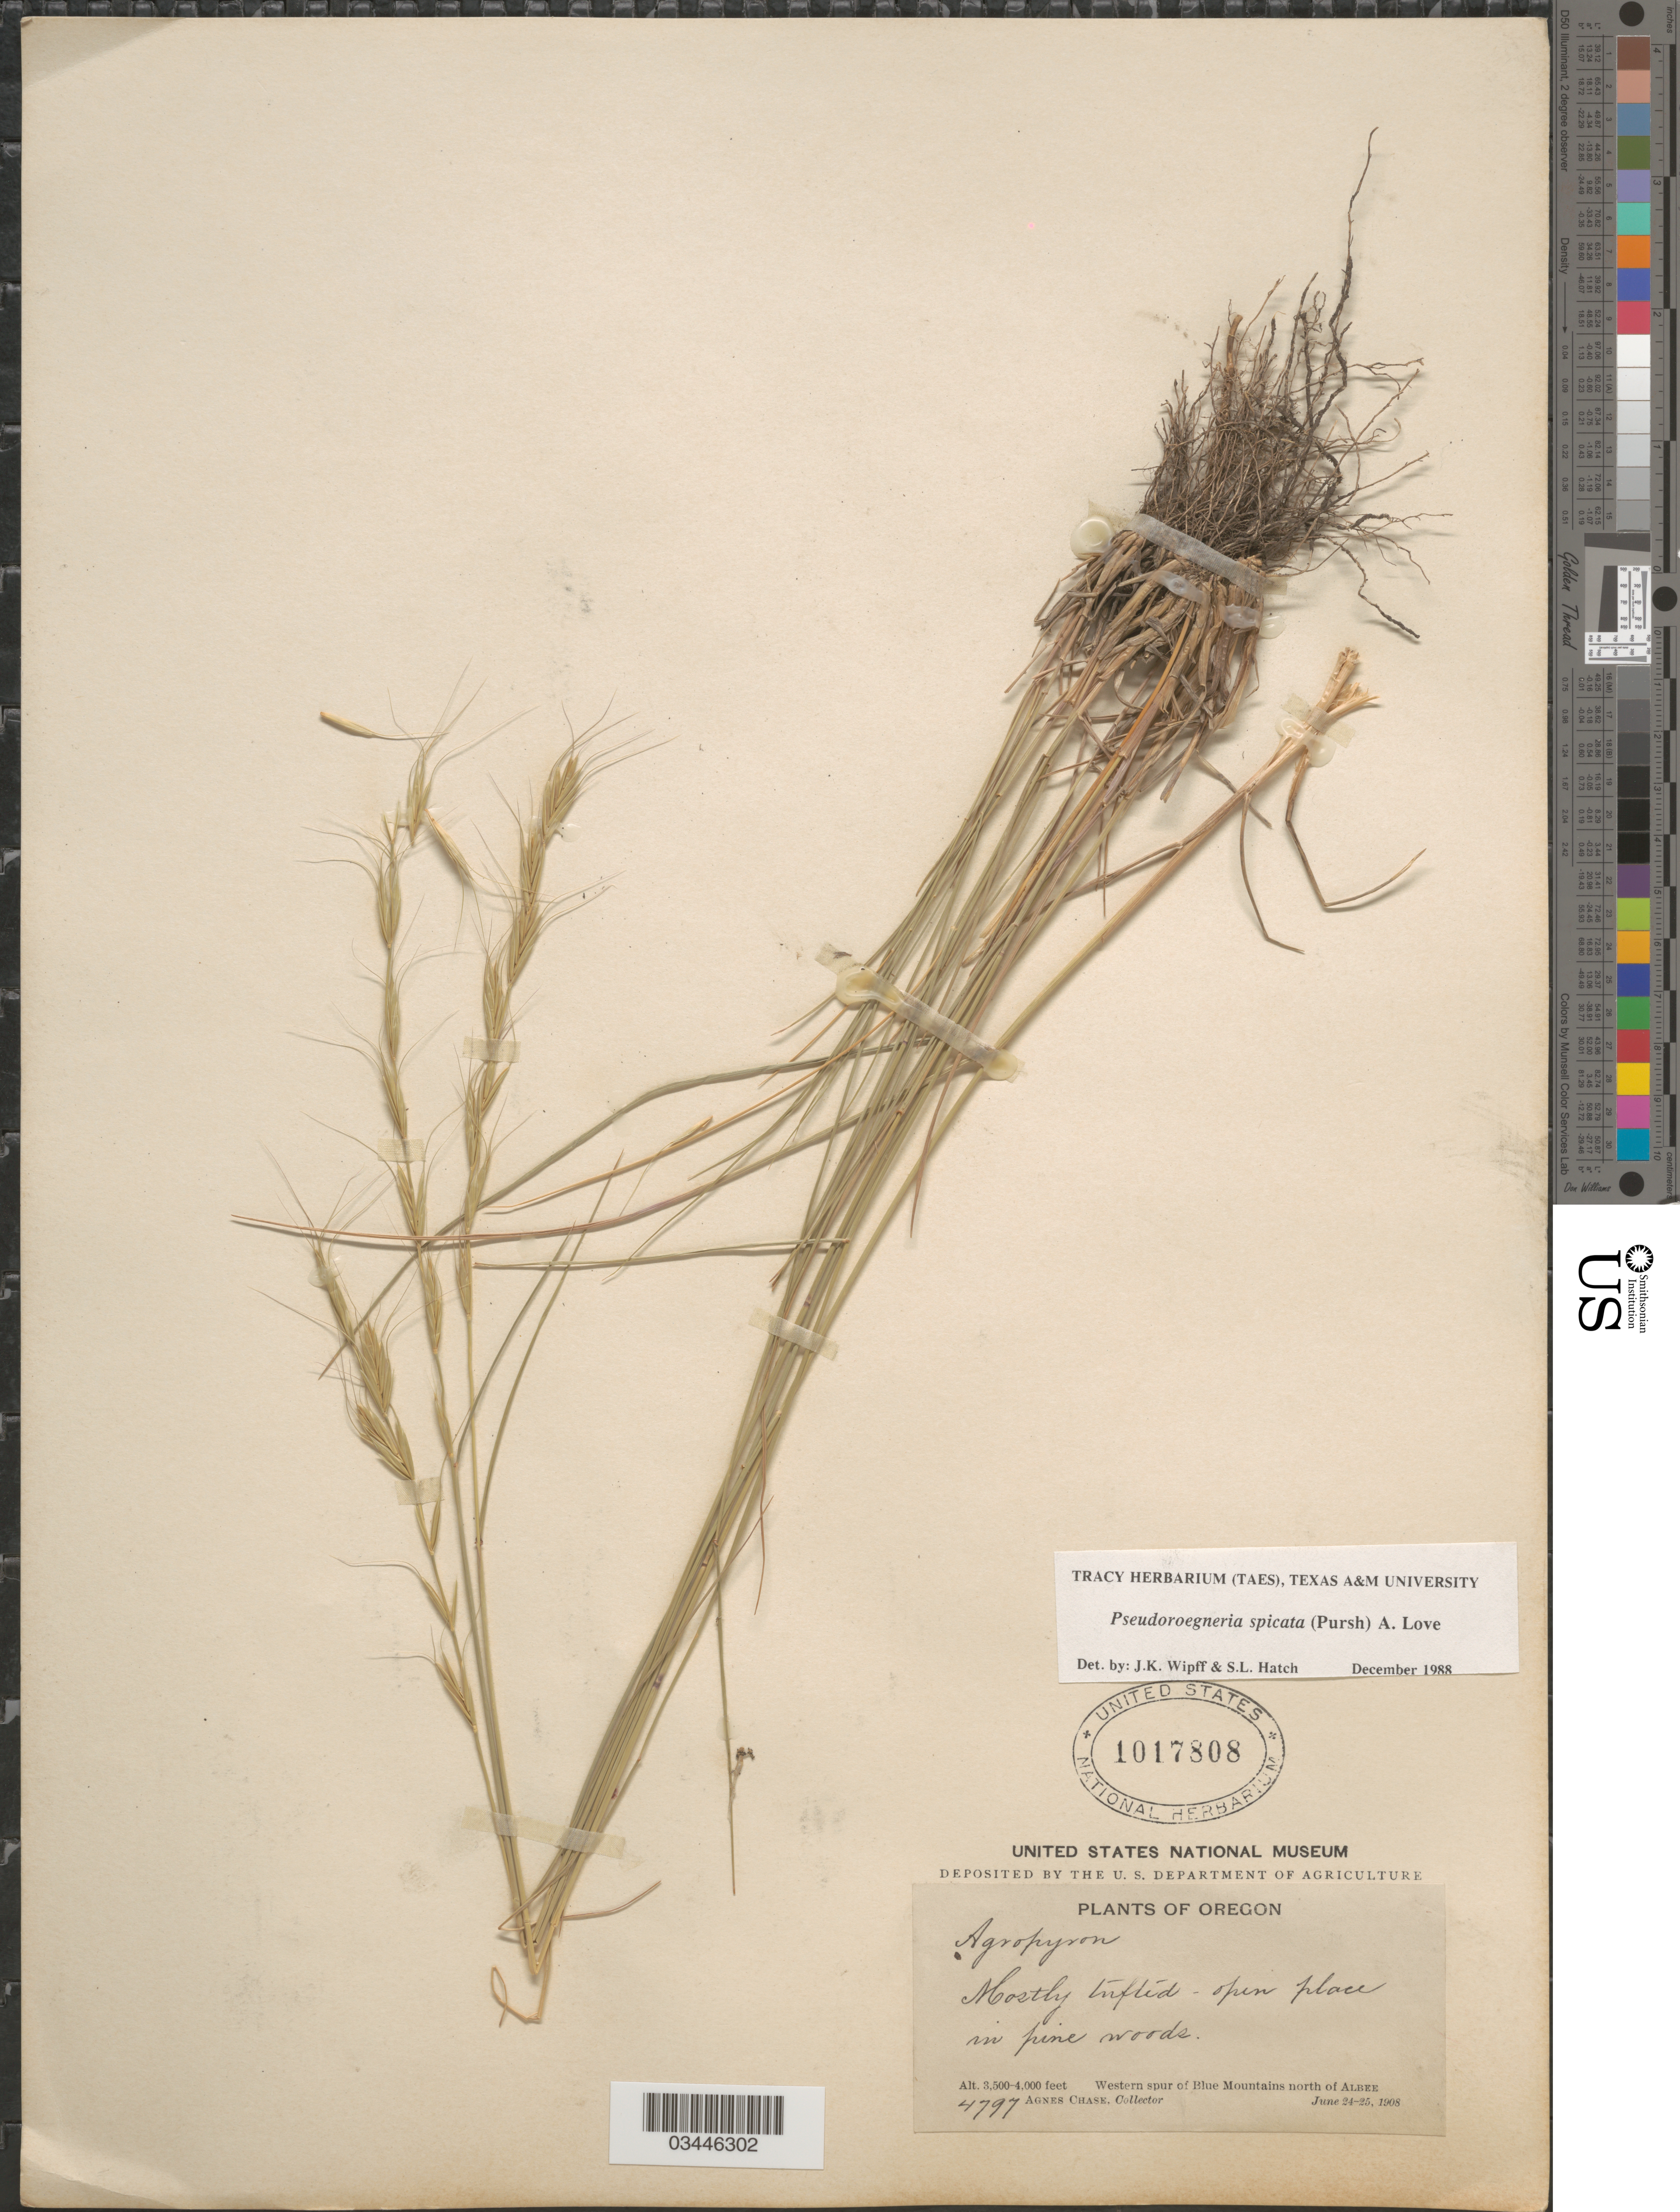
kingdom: Plantae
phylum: Tracheophyta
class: Liliopsida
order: Poales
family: Poaceae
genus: Pseudoroegneria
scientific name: Pseudoroegneria spicata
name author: (Pursh) Á. Löve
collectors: A. Chase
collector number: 4797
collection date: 1908-06-24/1908-06-25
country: United States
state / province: Oregon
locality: Open place in pine woods. Western spur of Blue Mountains north of Albee.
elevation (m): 1067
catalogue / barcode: US 1017808